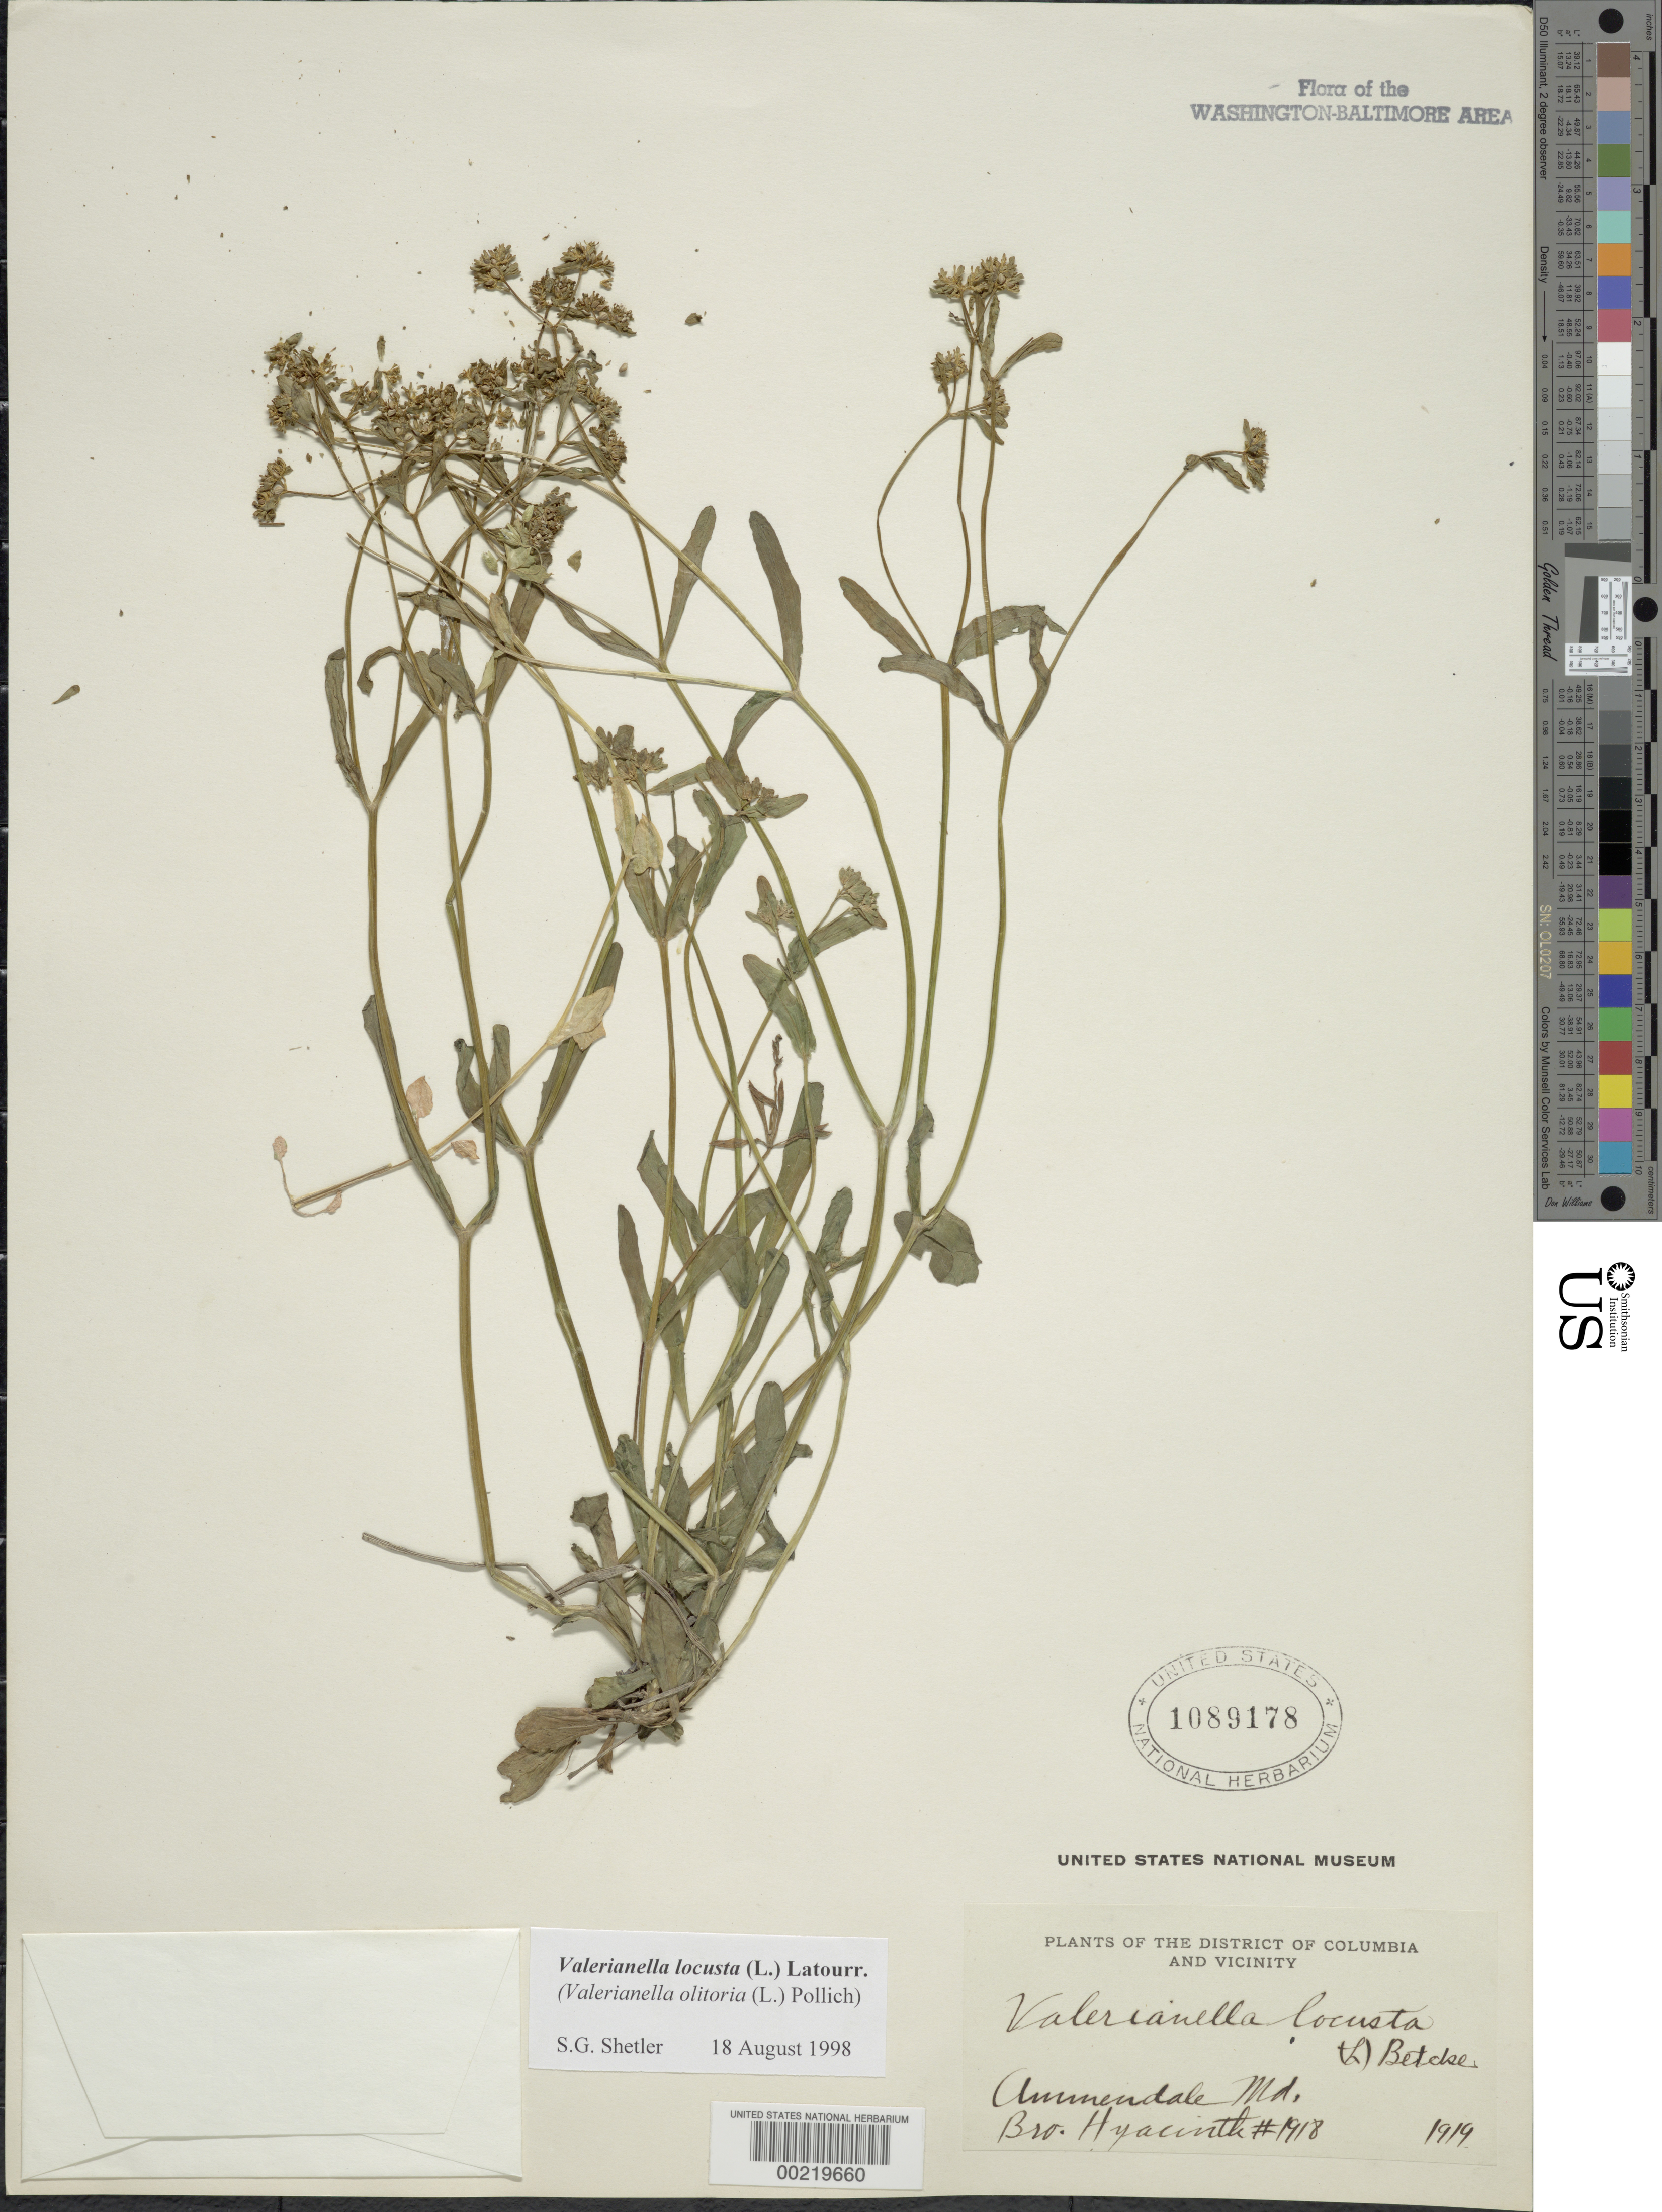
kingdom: Plantae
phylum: Tracheophyta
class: Magnoliopsida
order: Dipsacales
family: Caprifoliaceae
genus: Valerianella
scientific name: Valerianella locusta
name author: (L.) Latourr.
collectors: F. Hyacinth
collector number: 1918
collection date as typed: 1919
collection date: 1919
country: United States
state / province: Maryland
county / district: Prince George's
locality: Ammendale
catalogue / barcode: US 1089178